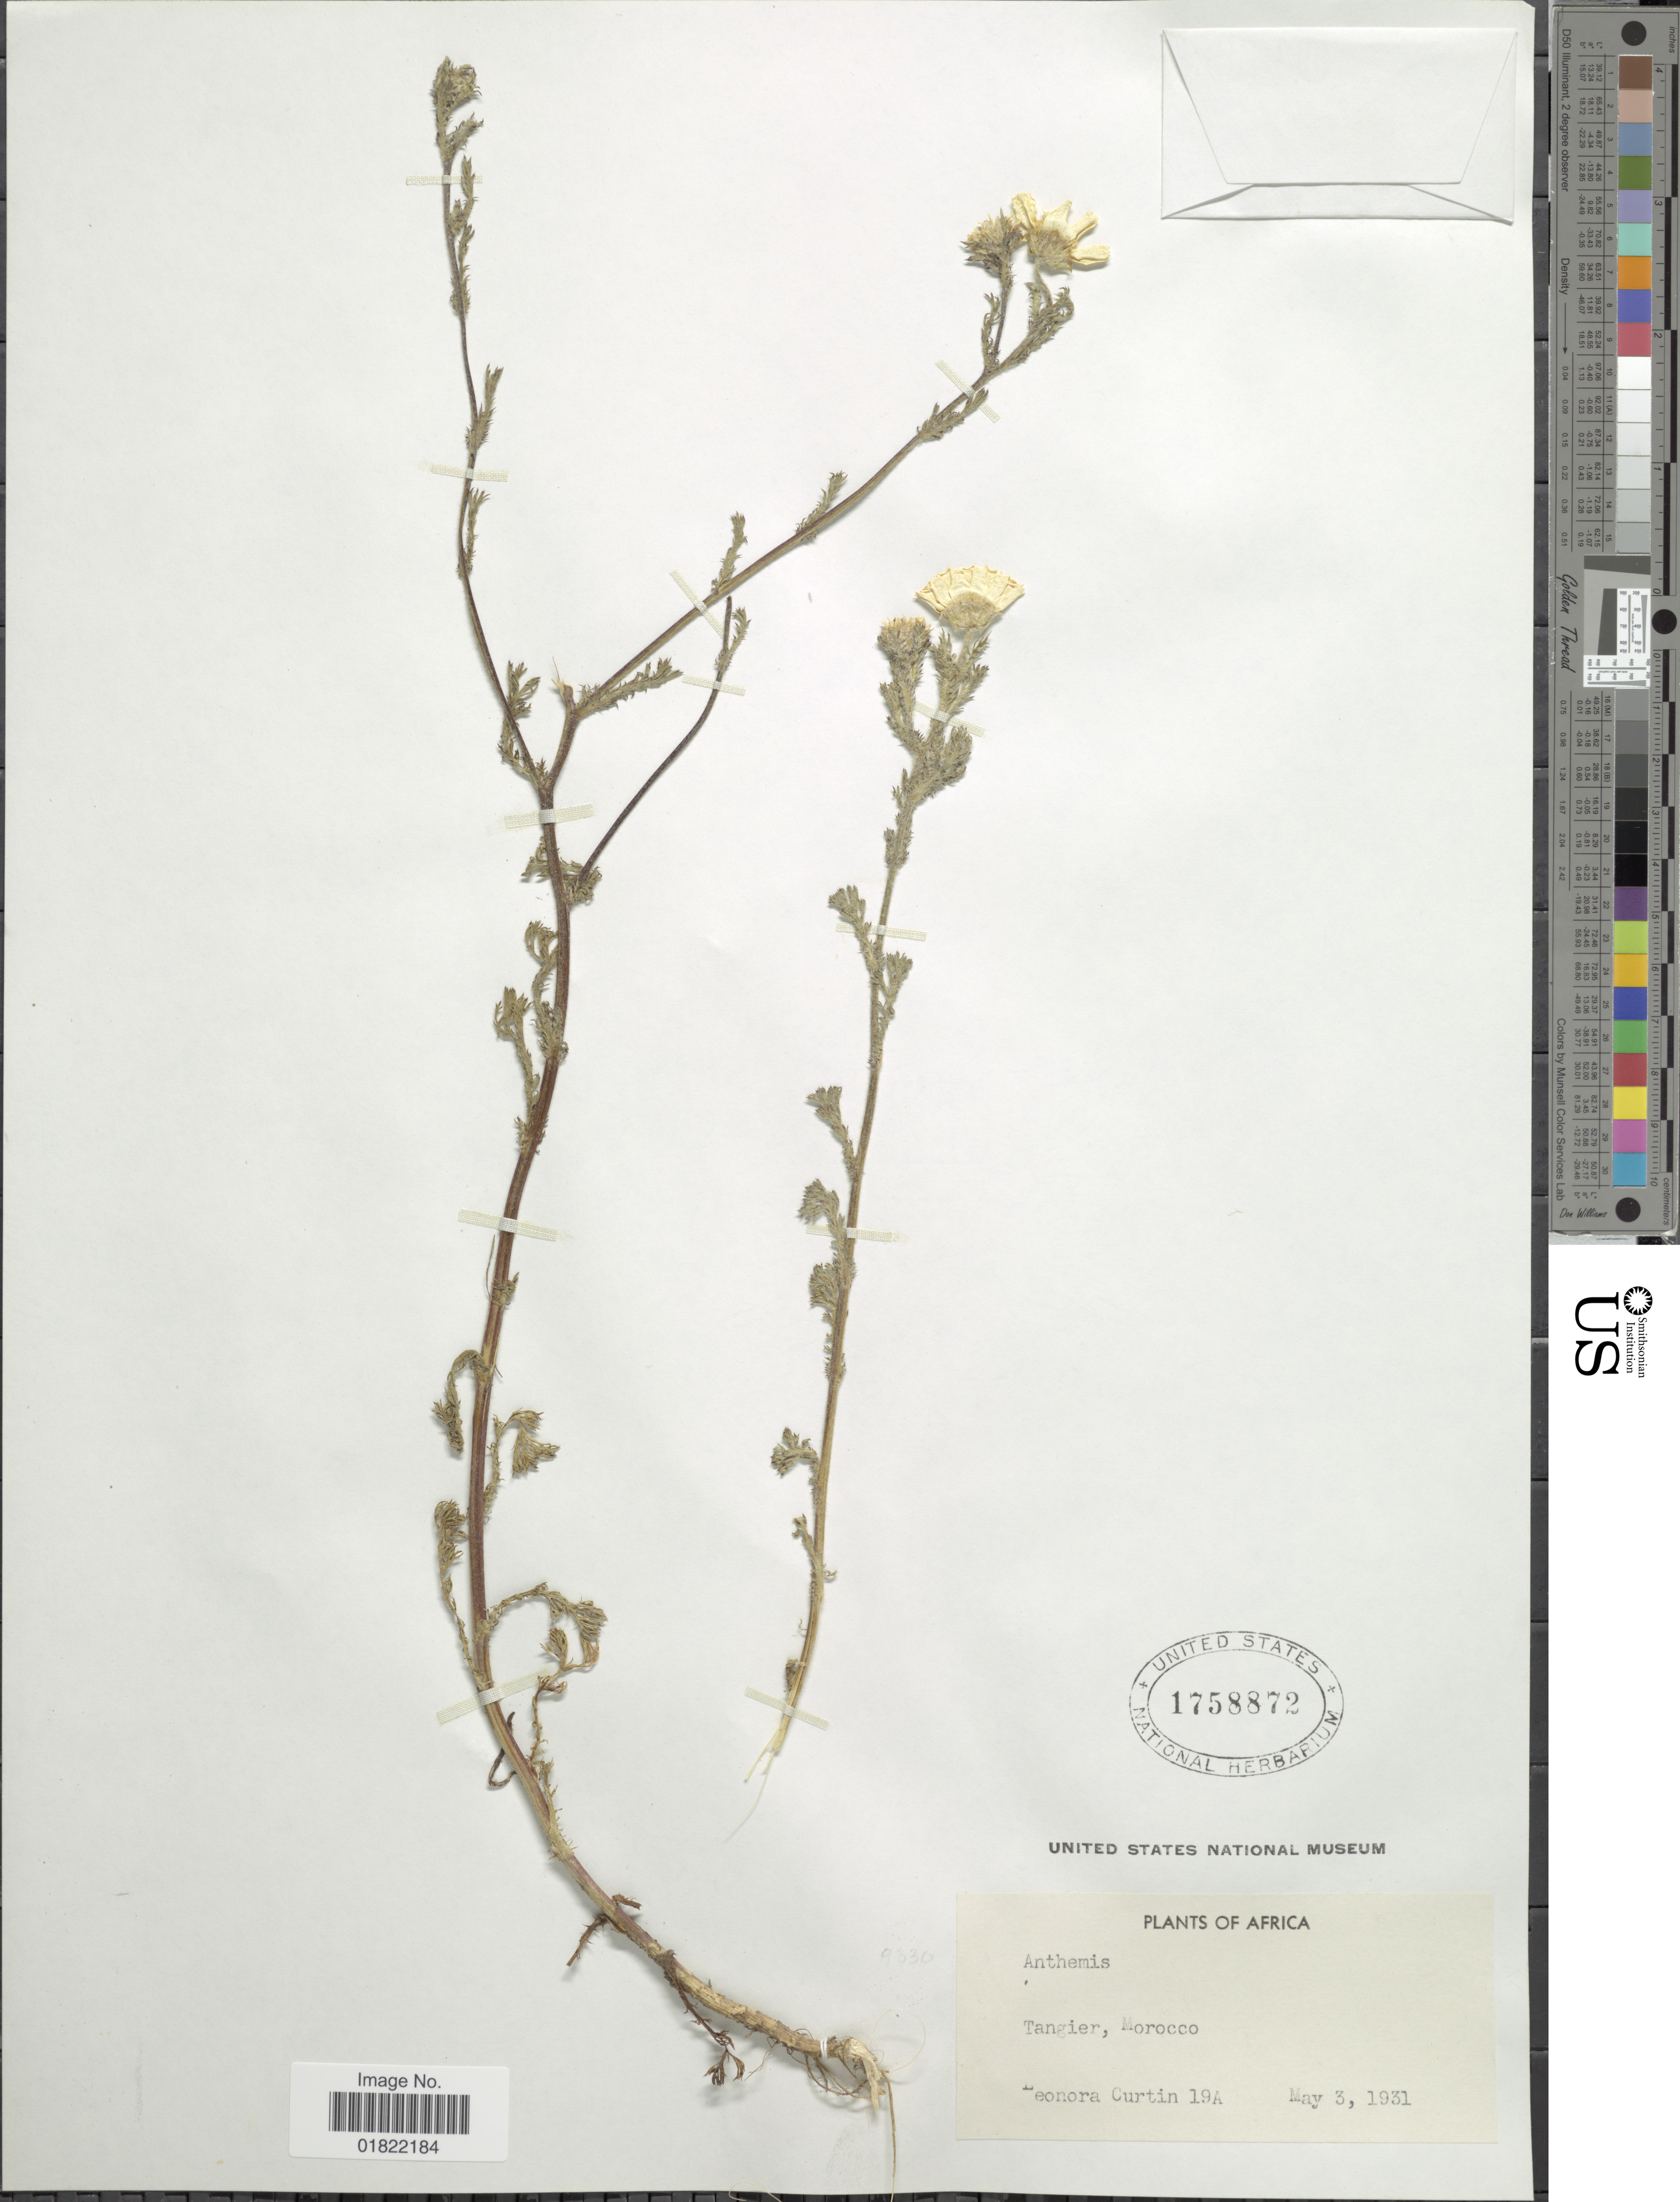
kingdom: Plantae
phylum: Tracheophyta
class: Magnoliopsida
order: Asterales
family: Asteraceae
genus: Anthemis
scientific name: Anthemis sp.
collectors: L. Curtin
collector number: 19A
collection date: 1931-05-03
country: Morocco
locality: Tangier, Morocco, Africa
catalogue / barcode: US 1758872